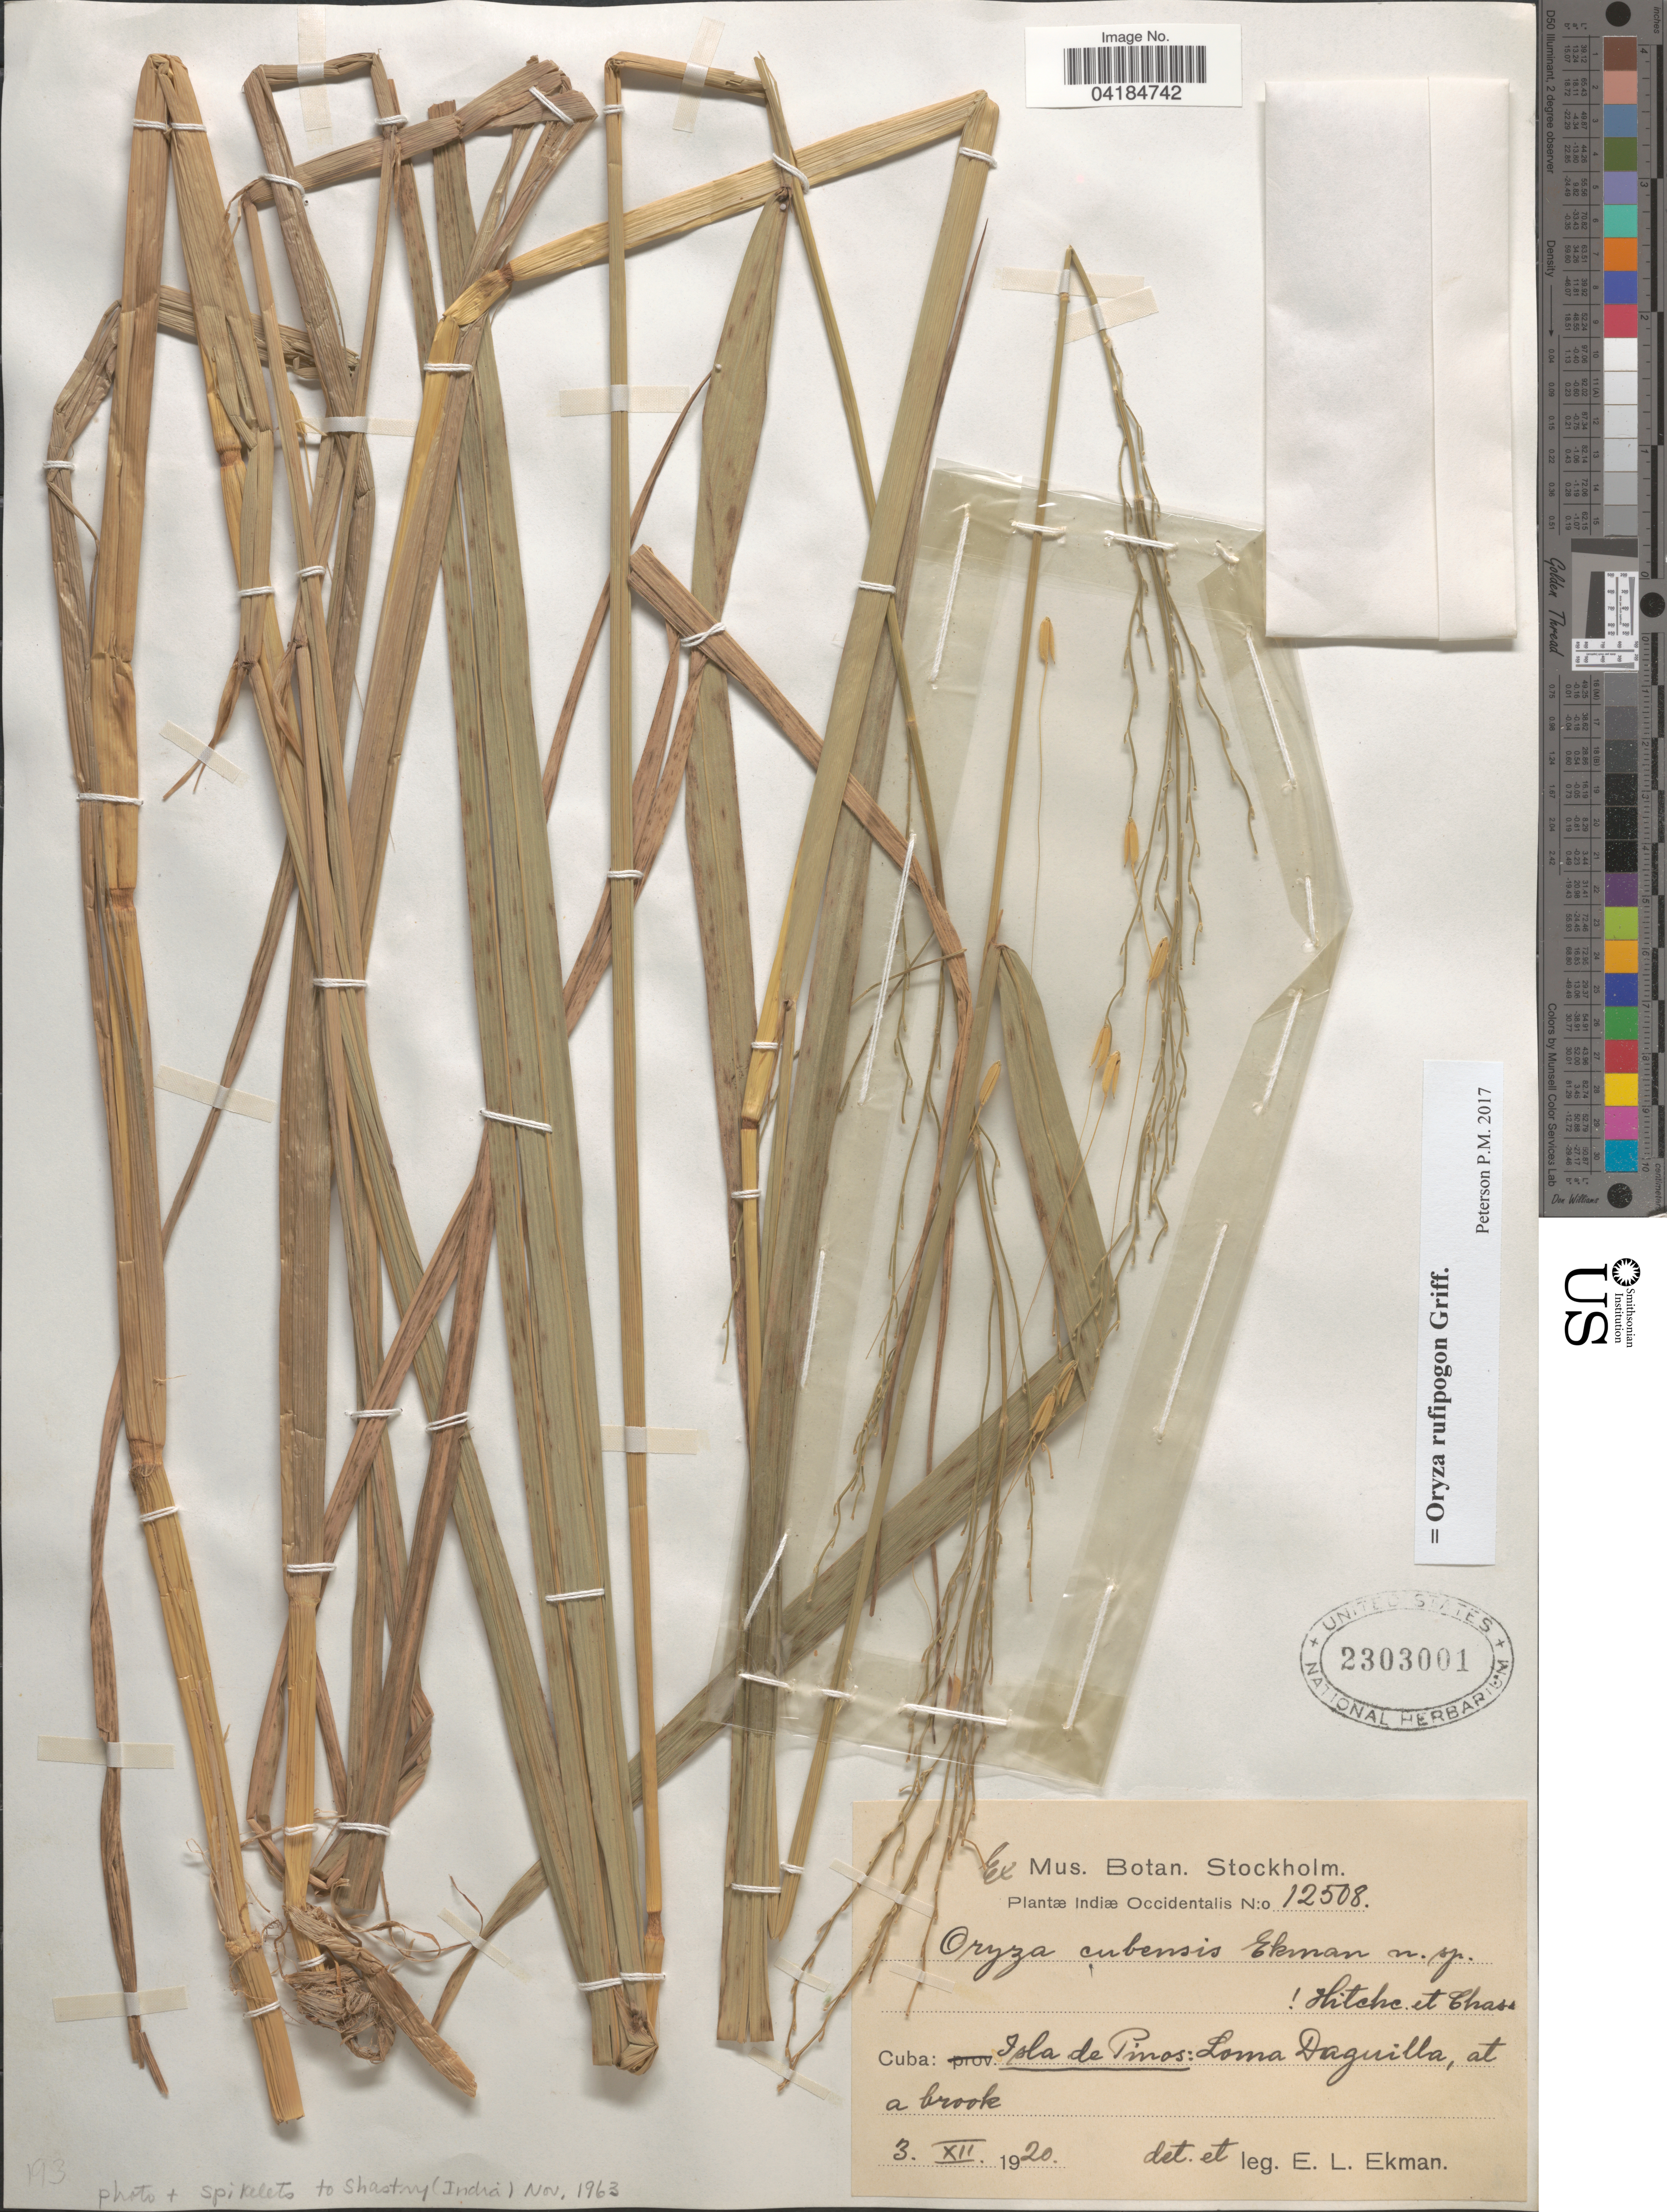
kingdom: Plantae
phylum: Tracheophyta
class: Liliopsida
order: Poales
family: Poaceae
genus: Oryza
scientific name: Oryza rufipogon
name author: Griffith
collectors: E. L. Ekman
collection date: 1920-12-03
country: Cuba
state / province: Isla de la Juventud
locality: Indiæ Occidentalis. Isla de Pinos: Loma Daguilla, at a brook.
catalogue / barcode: US 2303001